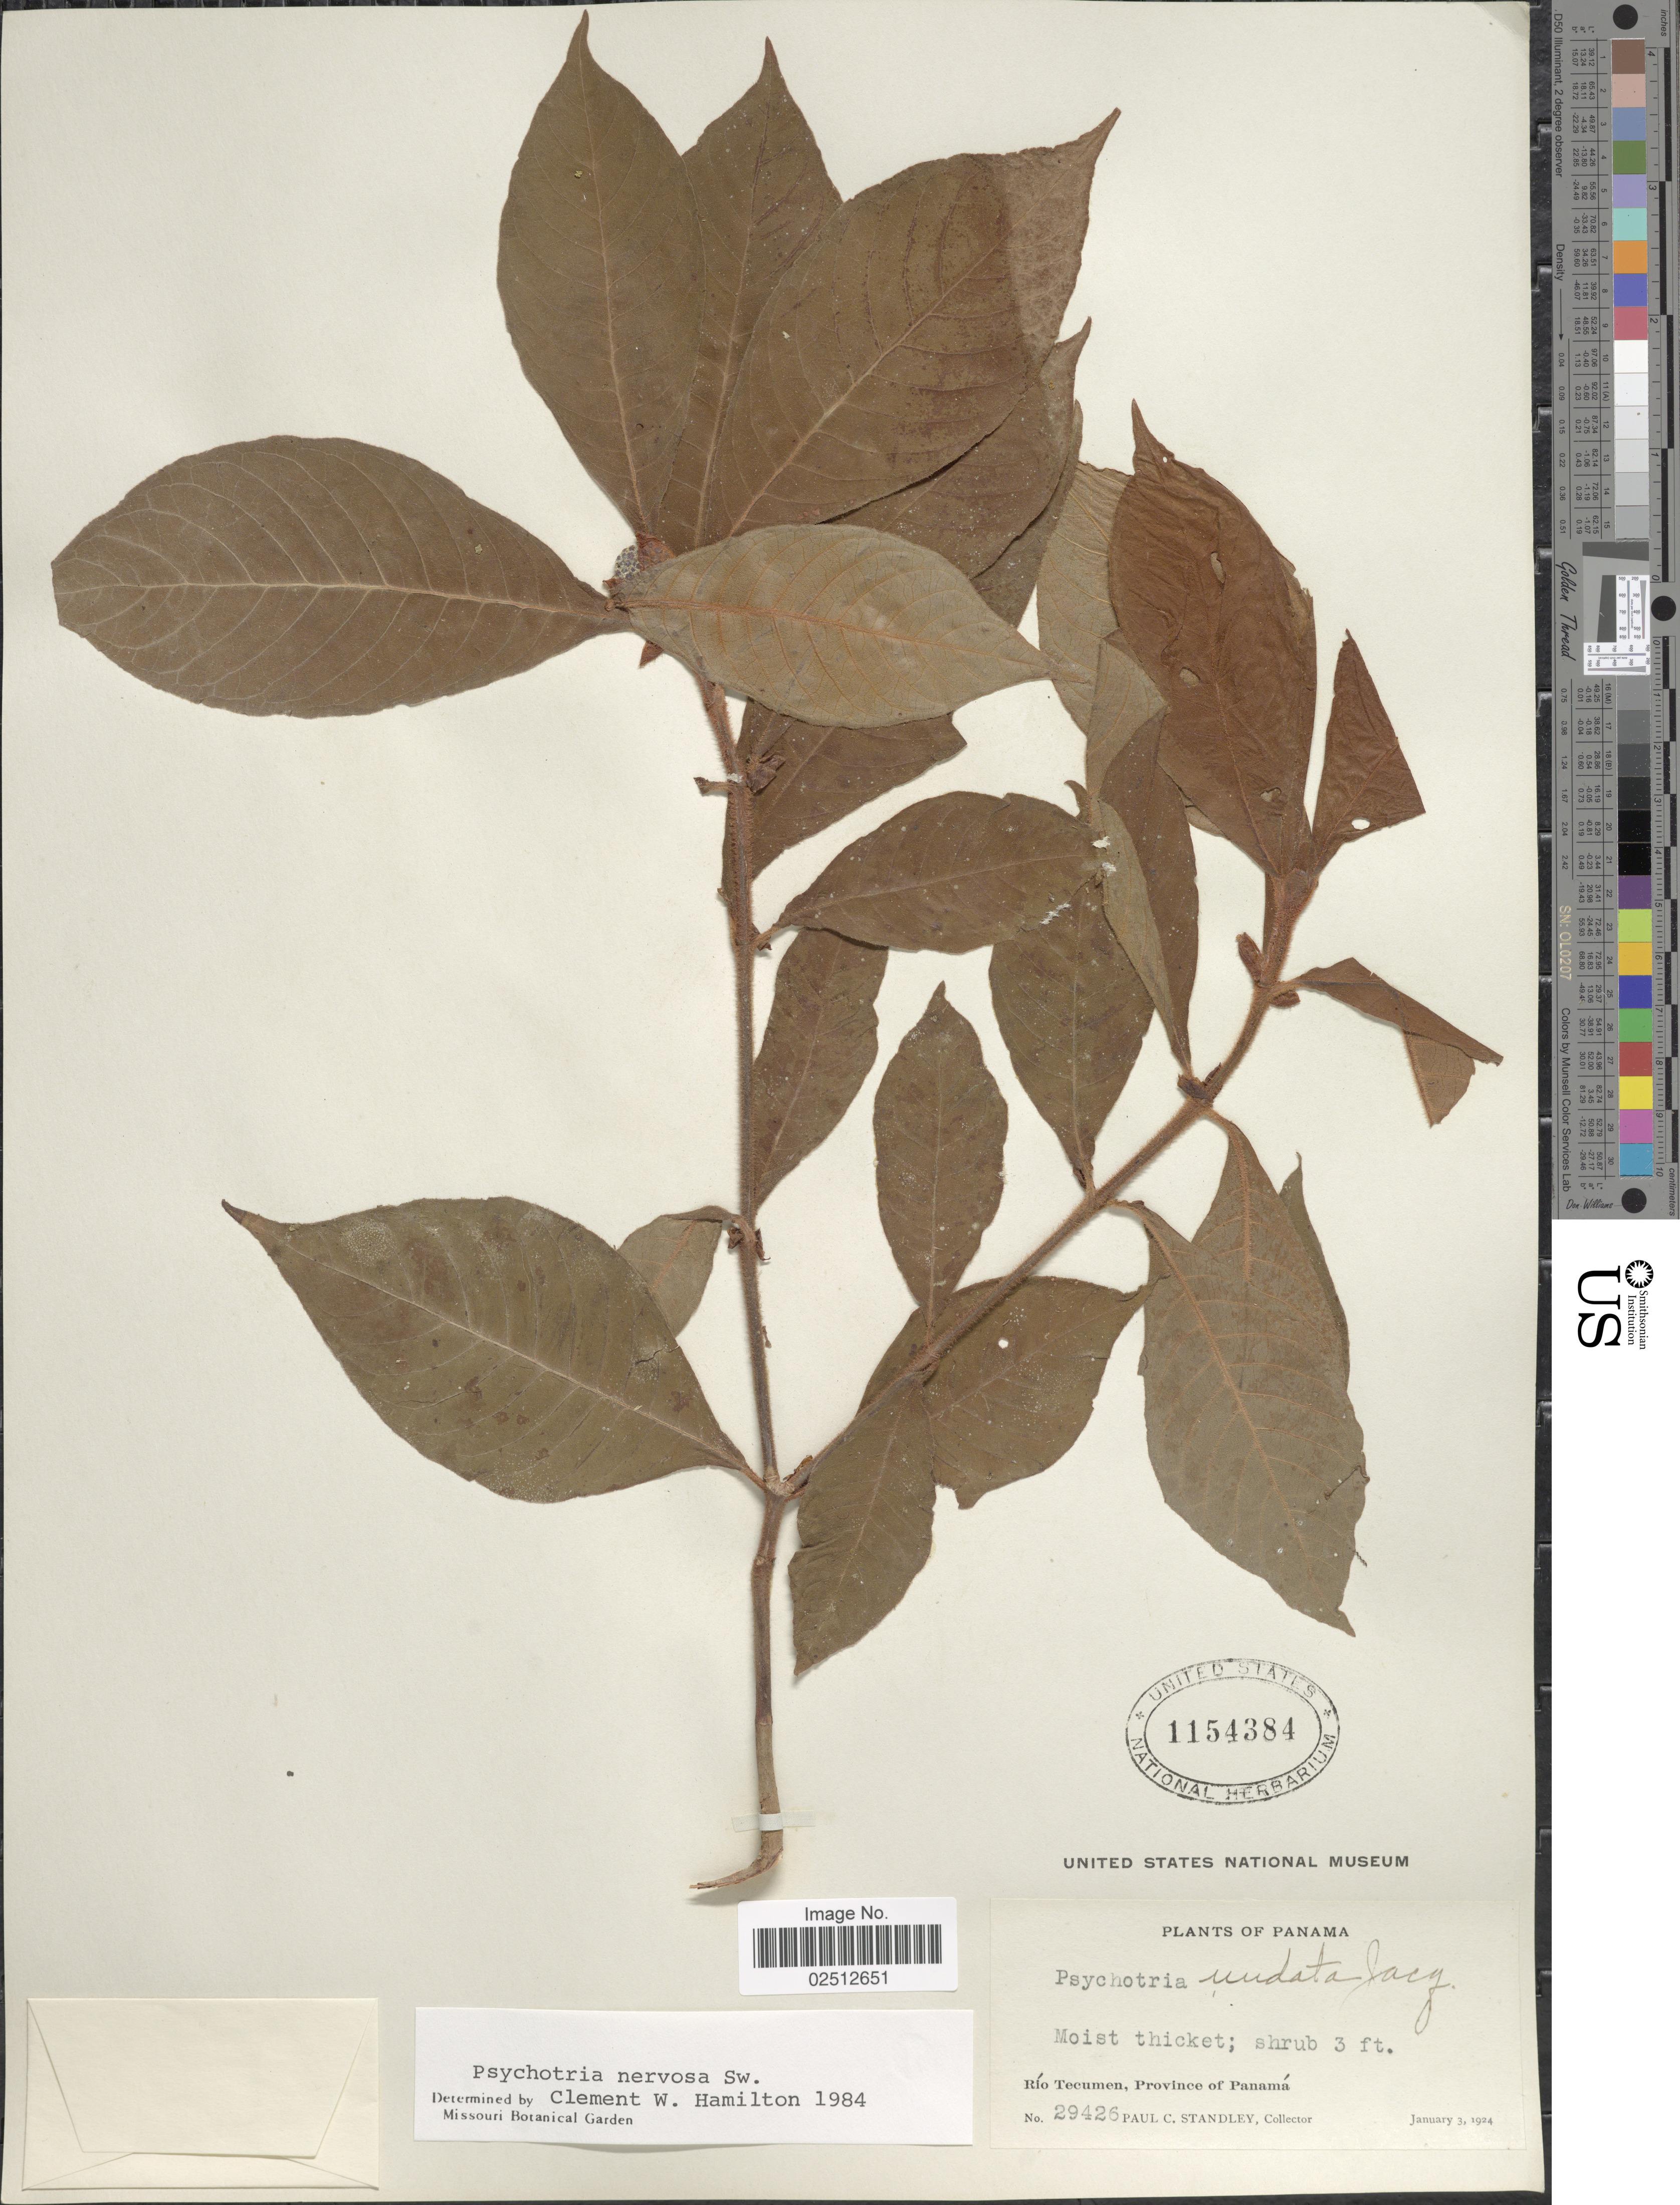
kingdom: Plantae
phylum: Tracheophyta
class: Magnoliopsida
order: Gentianales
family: Rubiaceae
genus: Psychotria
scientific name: Psychotria nervosa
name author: Sw.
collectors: P. C. Standley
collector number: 29426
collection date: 1924-01-03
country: Panama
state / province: Panamá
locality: Rio Tecumen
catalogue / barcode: US 1154384